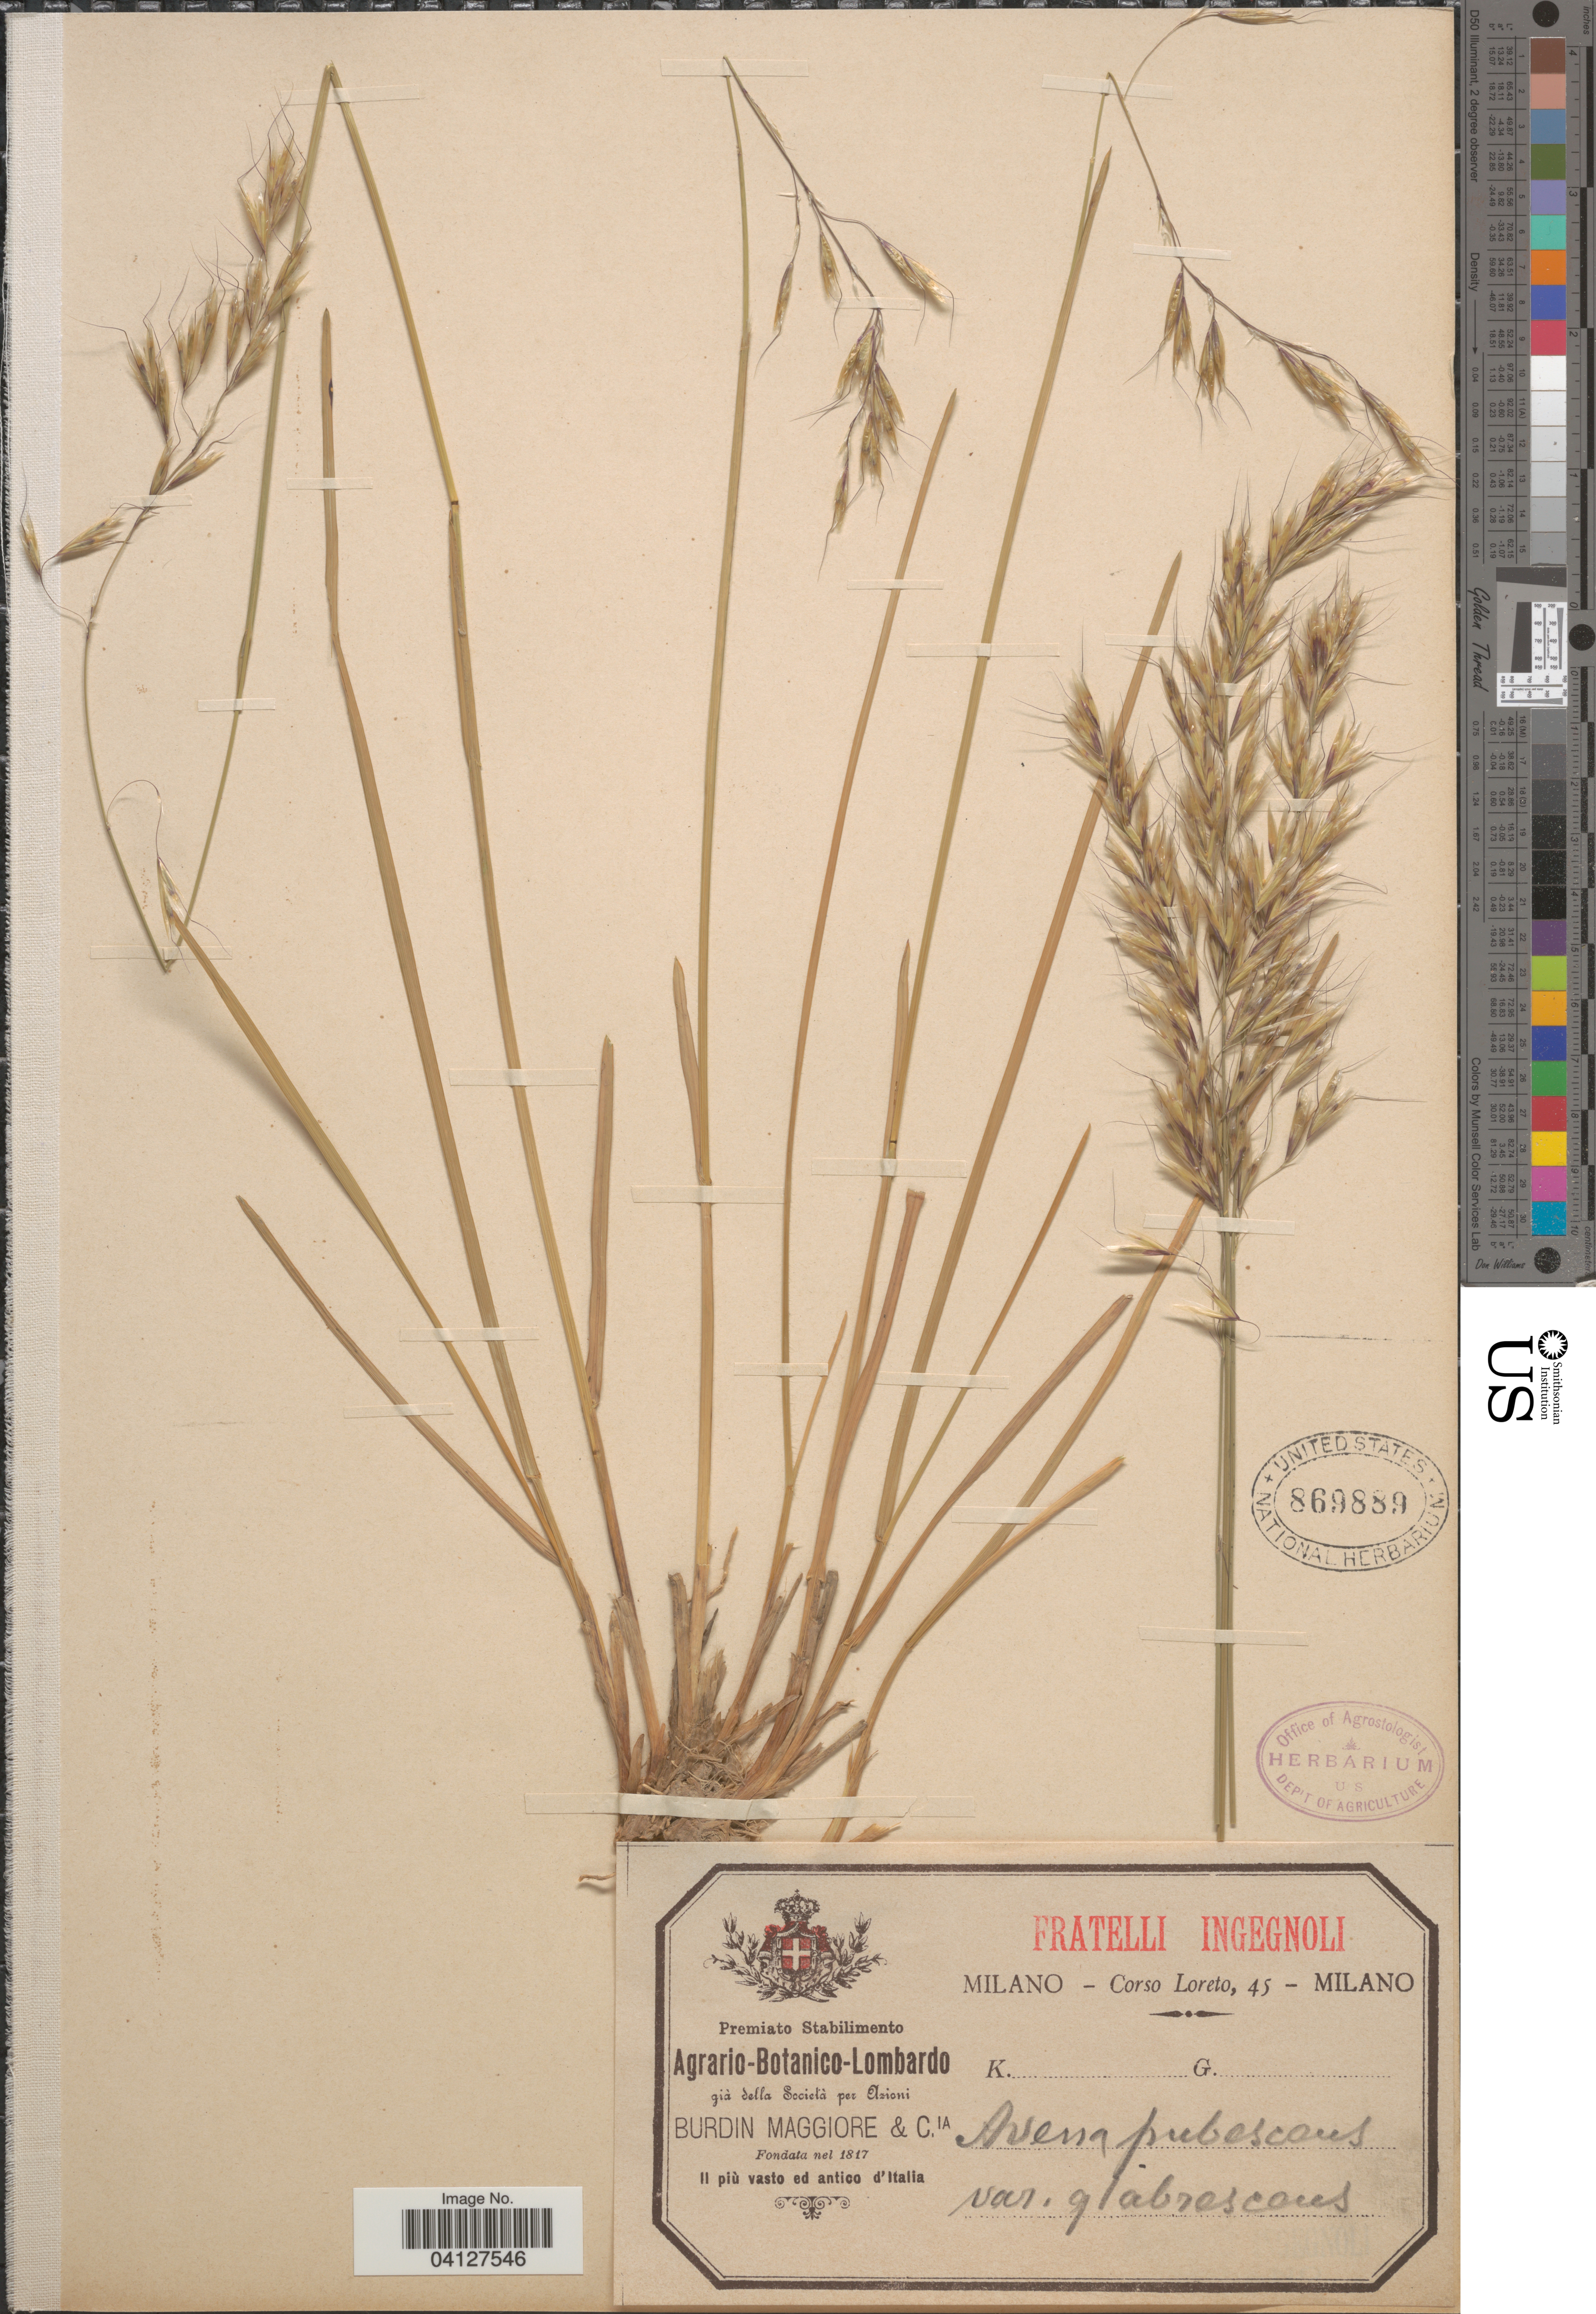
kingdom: Plantae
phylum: Tracheophyta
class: Liliopsida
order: Poales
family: Poaceae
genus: Avena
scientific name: Avena pubescens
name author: Huds.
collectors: Loreto, C.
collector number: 45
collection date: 1817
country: Italy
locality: Il più vasto ed antico d'Italia [unsure placement]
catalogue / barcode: US 869889